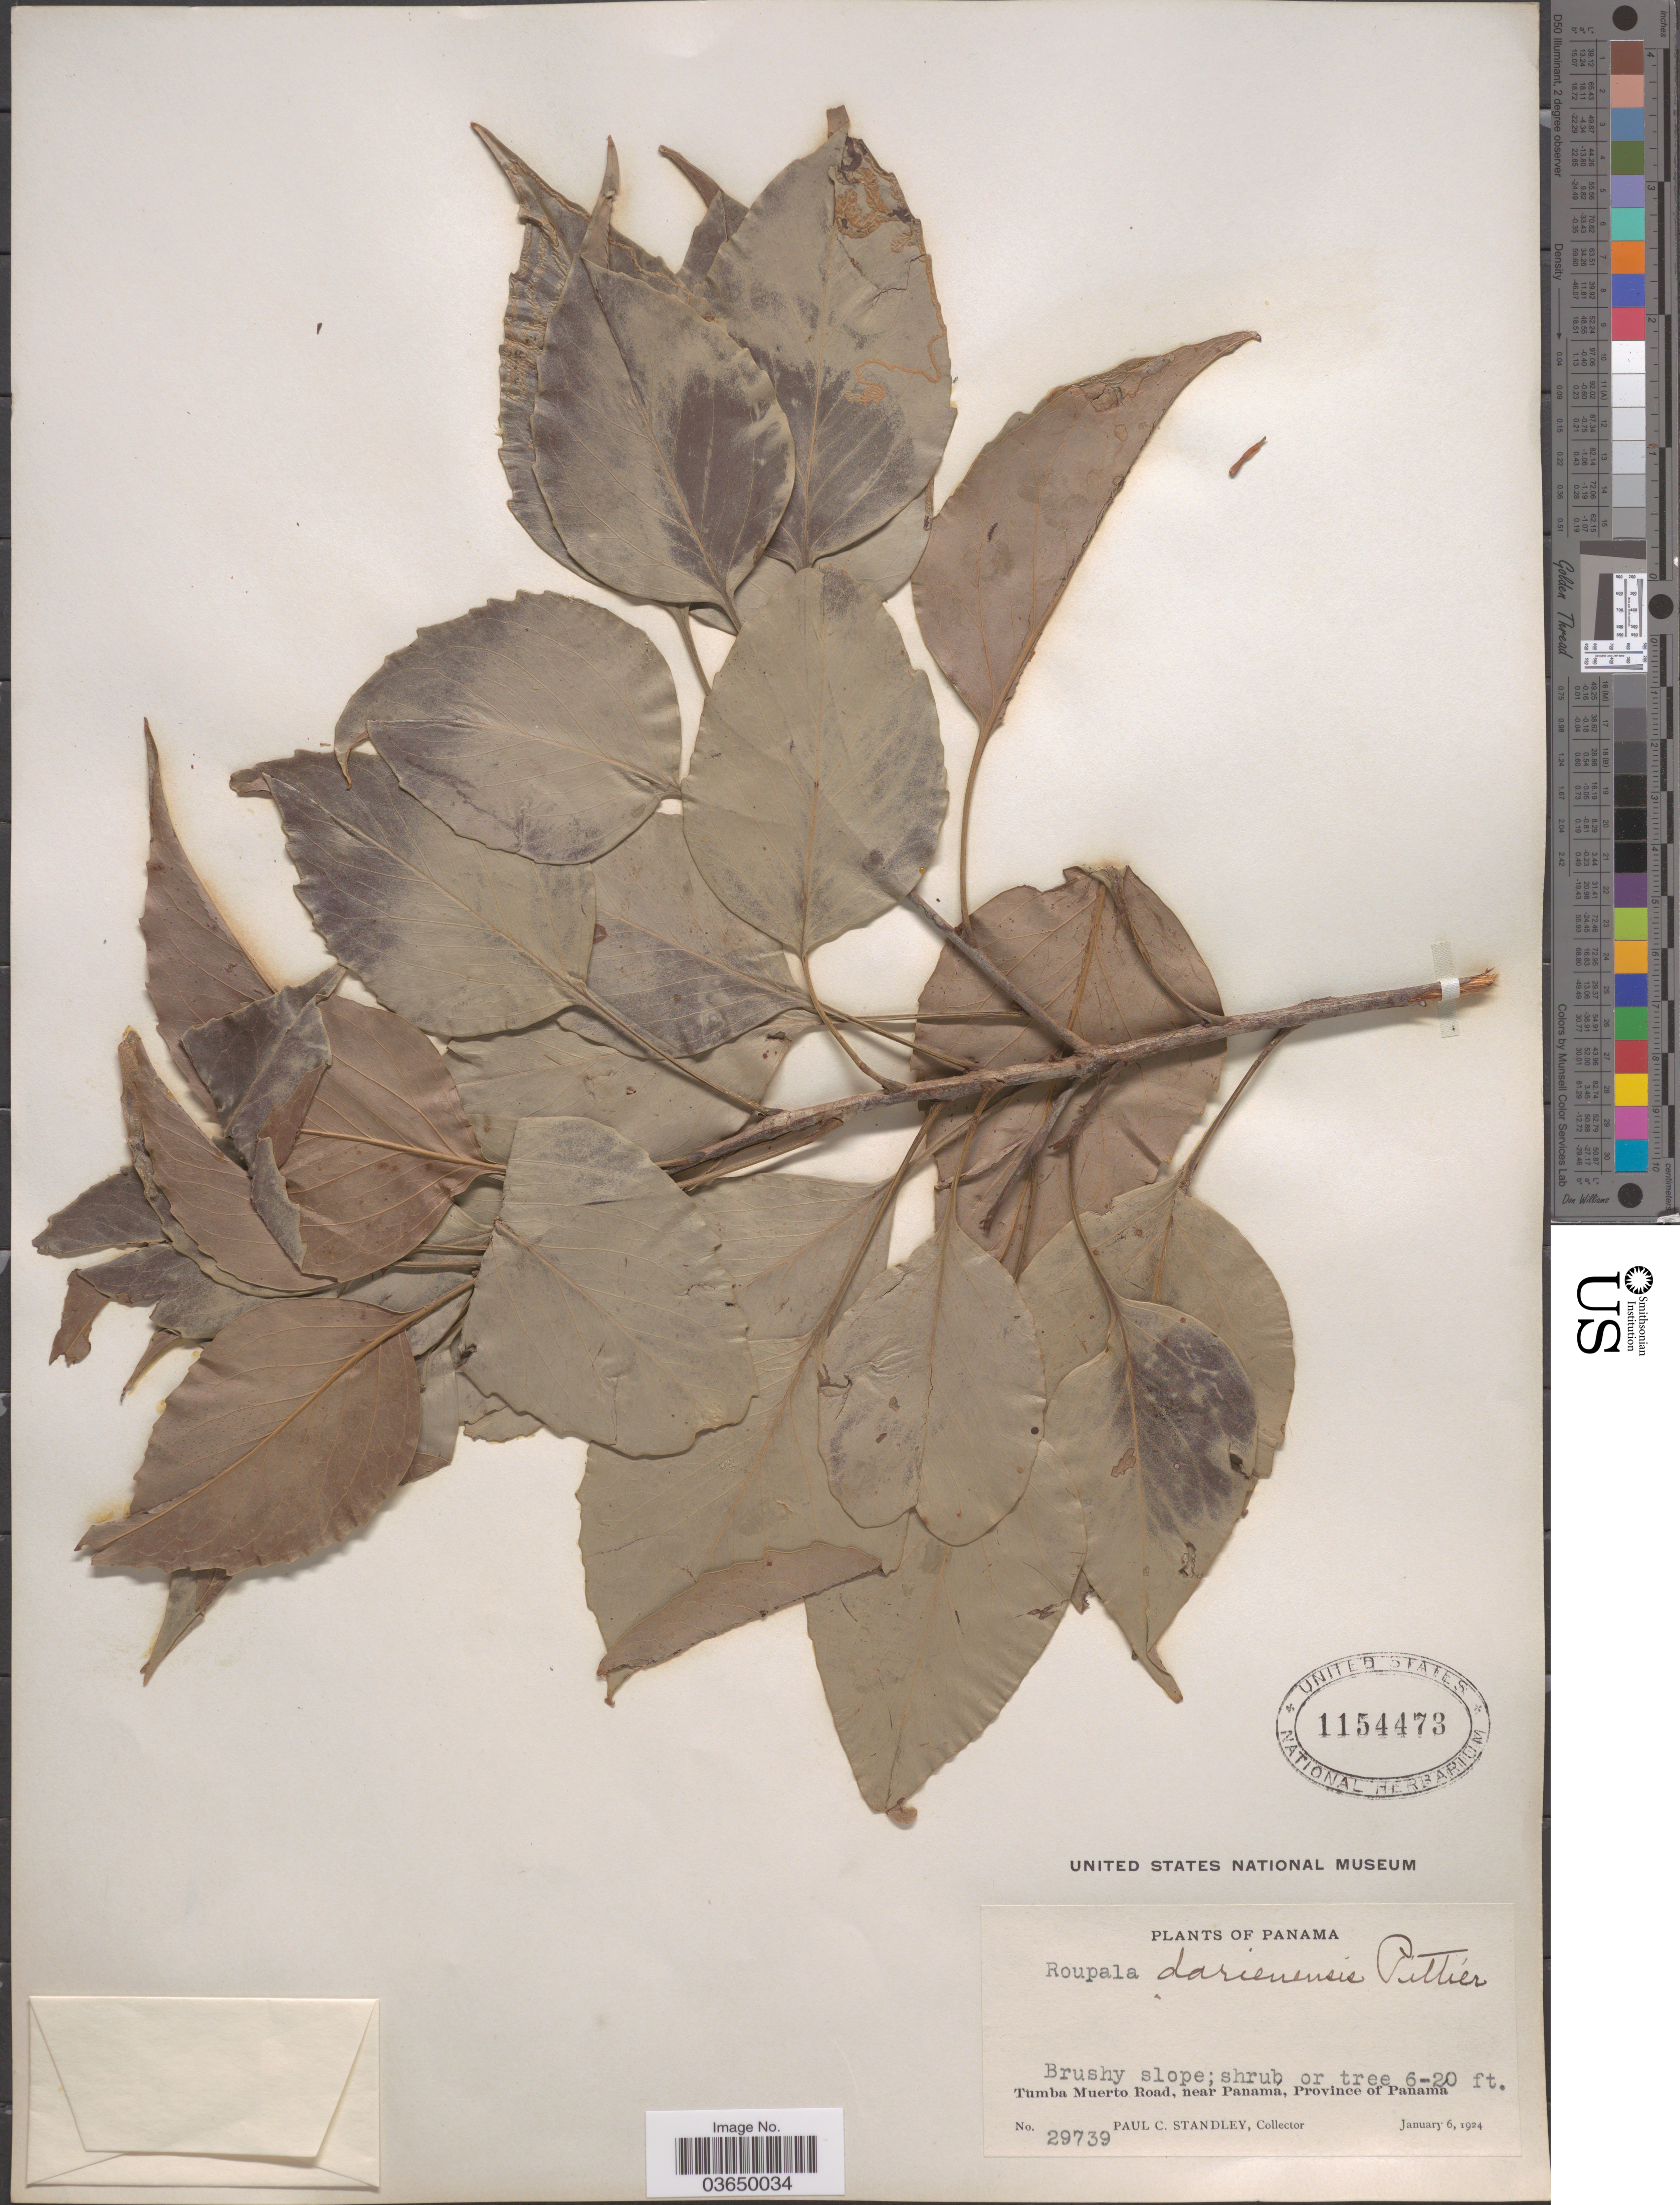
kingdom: Plantae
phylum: Tracheophyta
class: Magnoliopsida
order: Proteales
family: Proteaceae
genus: Roupala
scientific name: Roupala montana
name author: Aubl.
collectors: P. C. Standley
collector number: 29739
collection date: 1924-01-06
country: Panama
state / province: Panamá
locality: Tumba Muerto Road, near Panamá.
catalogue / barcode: US 1154473